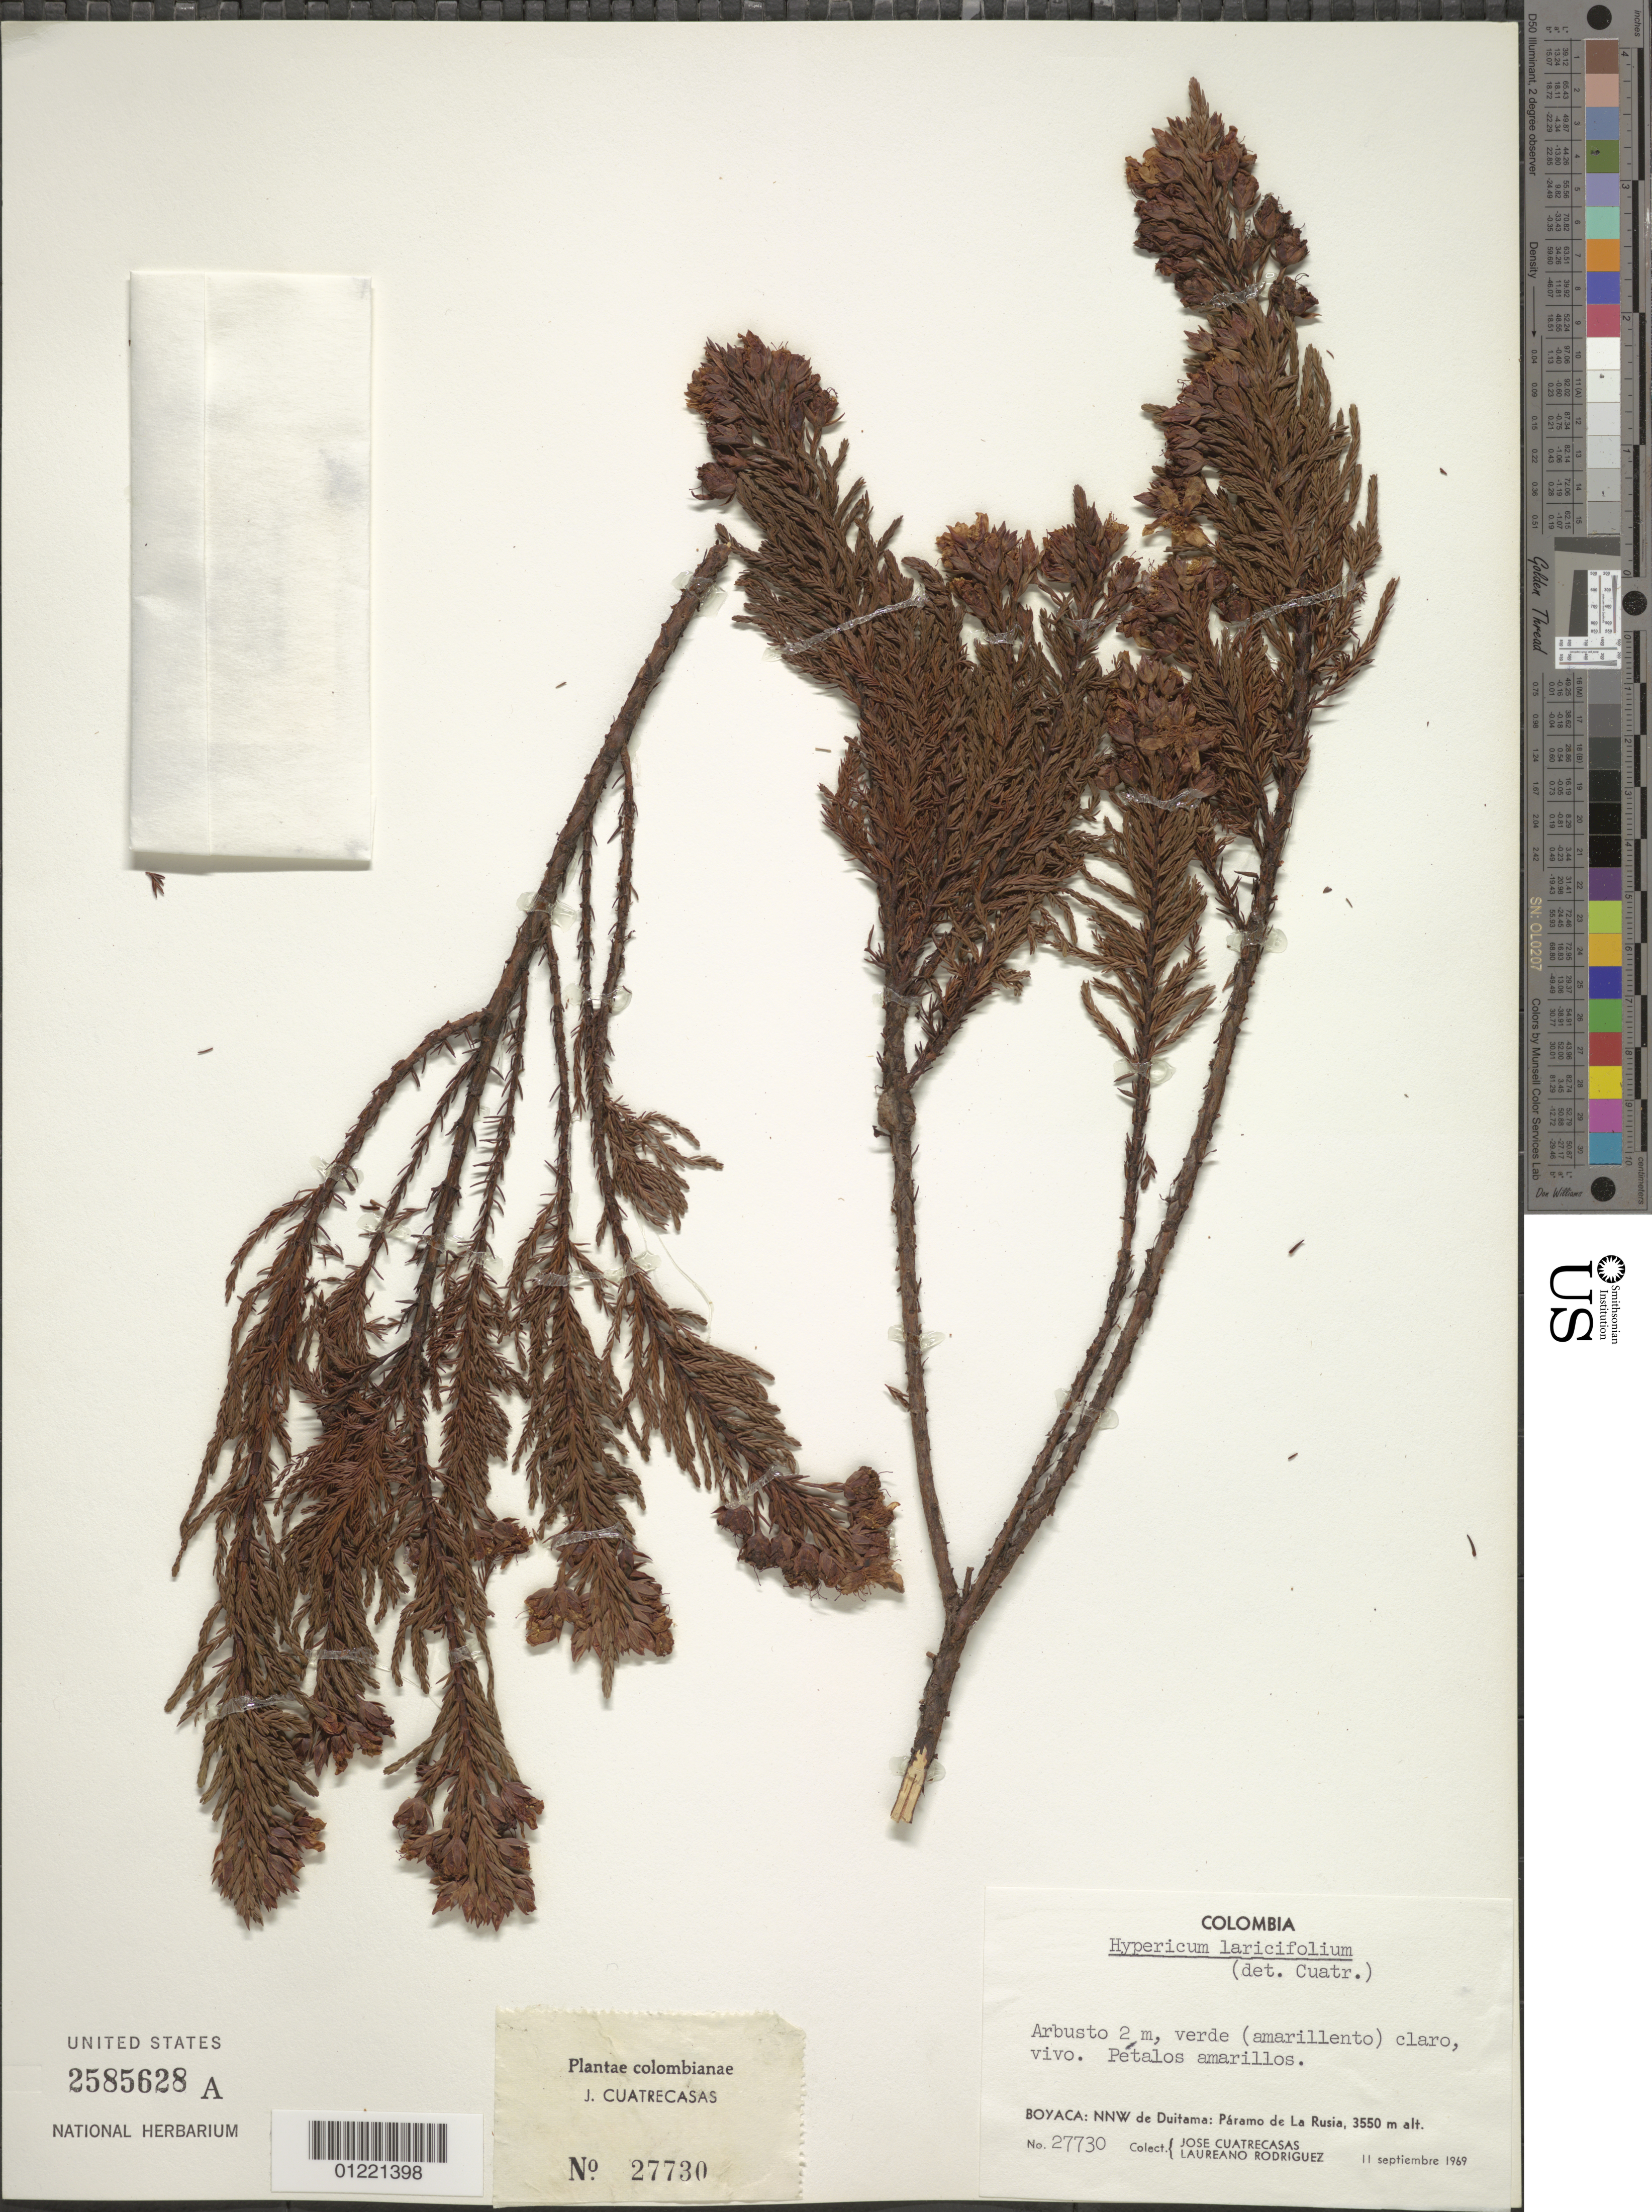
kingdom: Plantae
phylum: Tracheophyta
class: Magnoliopsida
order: Malpighiales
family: Hypericaceae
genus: Hypericum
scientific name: Hypericum laricifolium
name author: Juss.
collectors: J. Cuatrecasas & L. Rodriguez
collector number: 27730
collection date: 1969-09-11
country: Colombia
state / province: Boyacá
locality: NNW de Duitama: Páramo de La Rusia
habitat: paramo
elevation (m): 3550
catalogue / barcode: US 2585628A